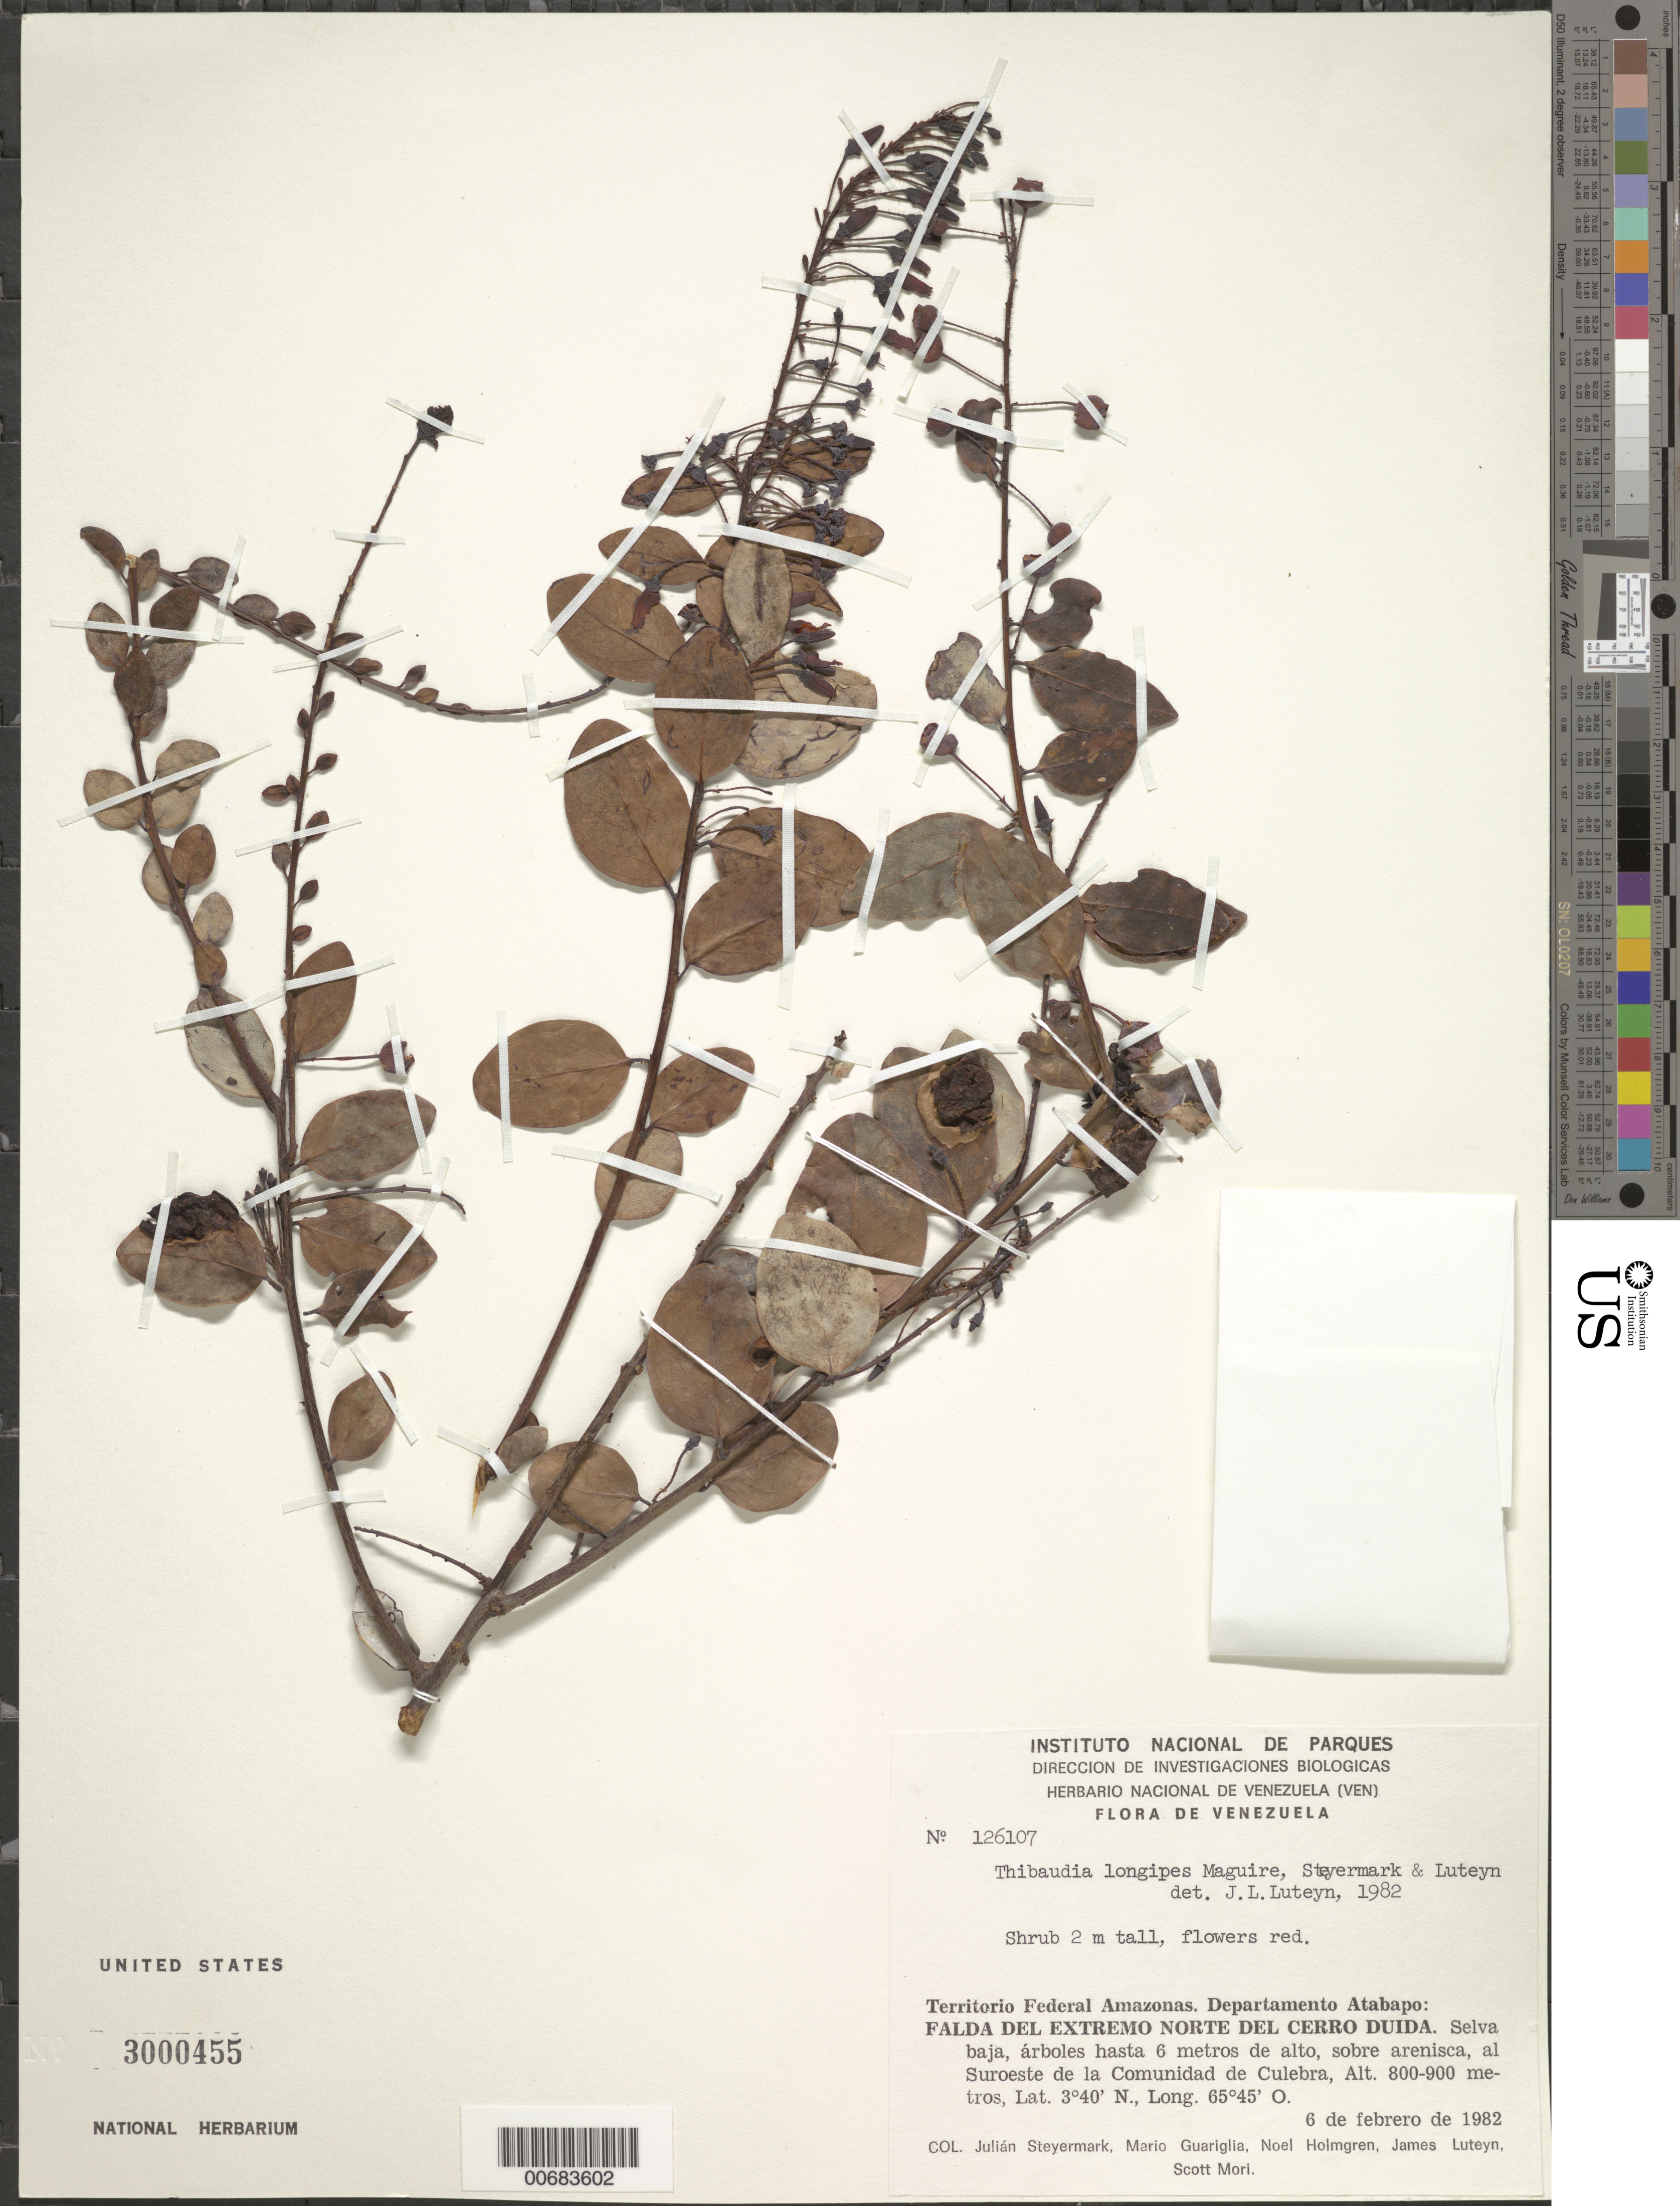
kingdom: Plantae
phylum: Tracheophyta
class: Magnoliopsida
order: Ericales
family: Ericaceae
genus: Thibaudia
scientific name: Thibaudia longipes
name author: Maguire et al.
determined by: Luteyn, J. L.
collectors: J. Steyermark, M. Guariglia P., N. H. Holmgren, J. L. Luteyn & S. Mori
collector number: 126107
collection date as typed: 6-Feb-82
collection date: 1982-02-06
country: Venezuela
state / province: Amazonas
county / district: Atabapo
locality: Cerro Duida, falda del N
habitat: Selva baja, sobre arenisca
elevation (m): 800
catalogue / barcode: US 3000455